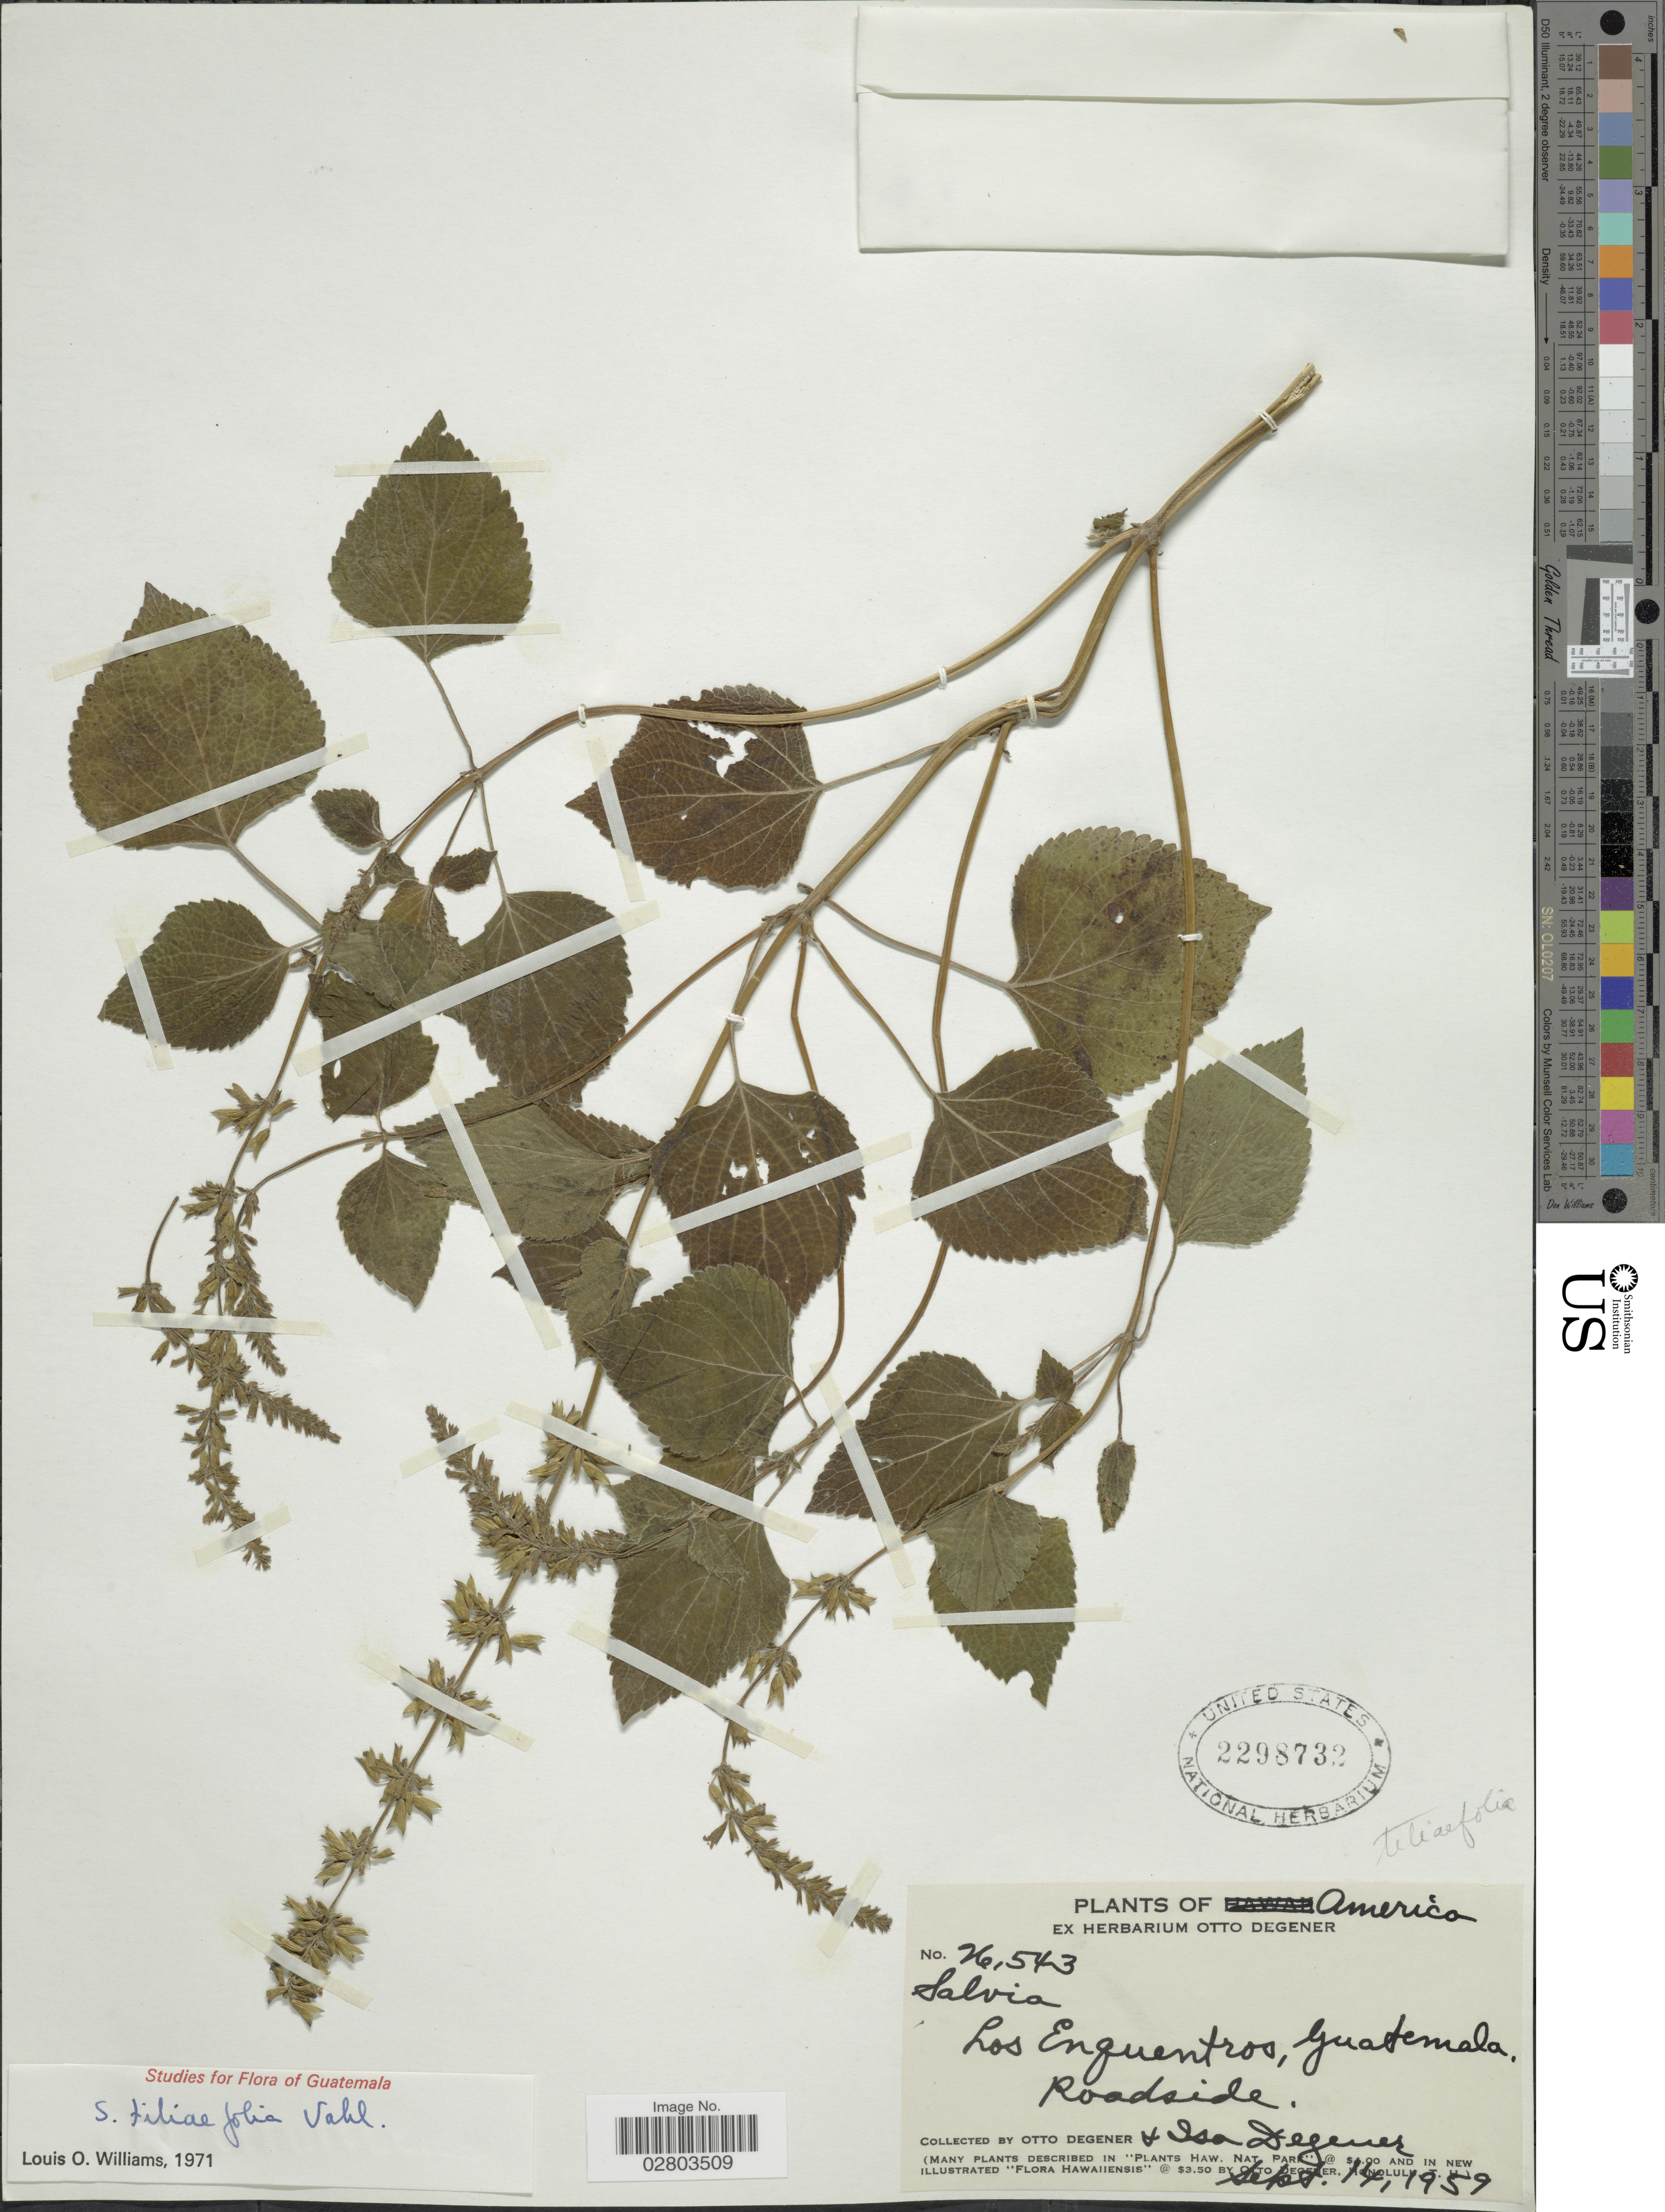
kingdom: Plantae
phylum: Tracheophyta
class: Magnoliopsida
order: Lamiales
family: Lamiaceae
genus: Salvia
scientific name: Salvia tiliifolia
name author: Vahl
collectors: O. Degener & I. Degener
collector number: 26543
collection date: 1959-09-14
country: Guatemala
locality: Los Enquentros. Roadside.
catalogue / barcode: US 2298732